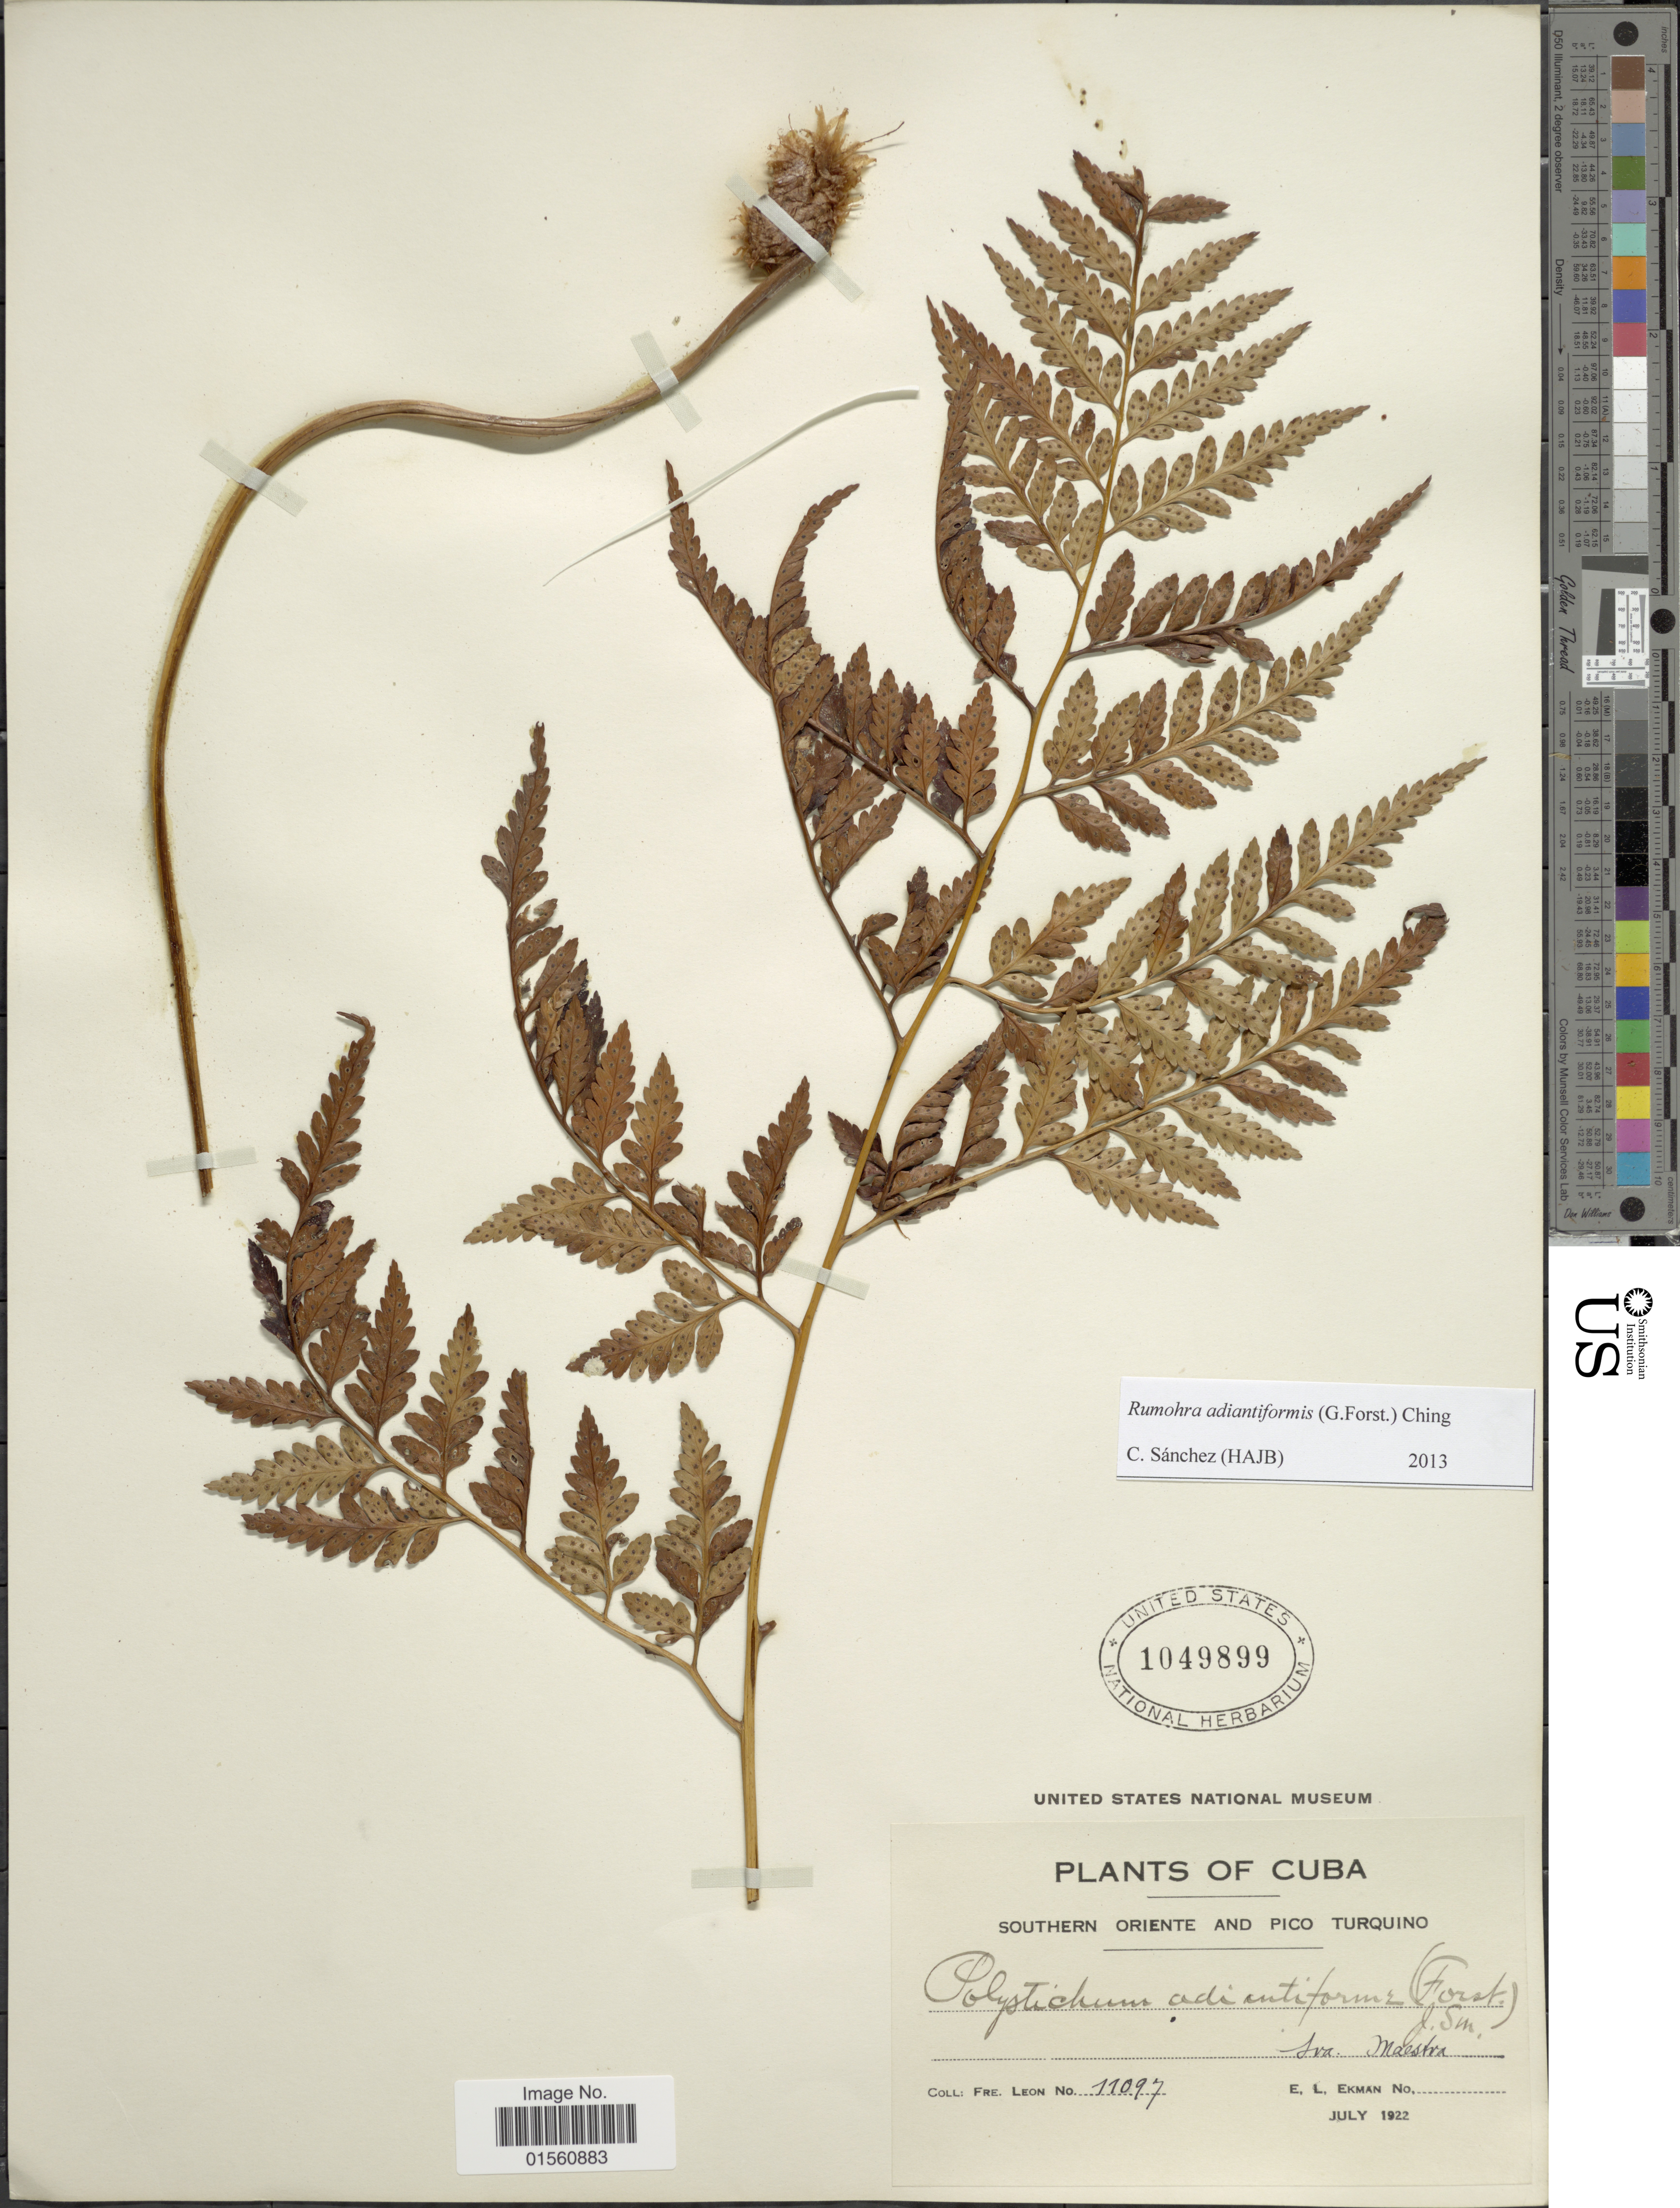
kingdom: Plantae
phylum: Tracheophyta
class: Polypodiopsida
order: Polypodiales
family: Dryopteridaceae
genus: Rumohra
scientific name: Rumohra adiantiformis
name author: (G. Forst.) Ching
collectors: Bro. León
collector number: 11097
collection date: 1922-07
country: Cuba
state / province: Oriente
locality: Southern Oriente and Pico Turquino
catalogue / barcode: US 1049899